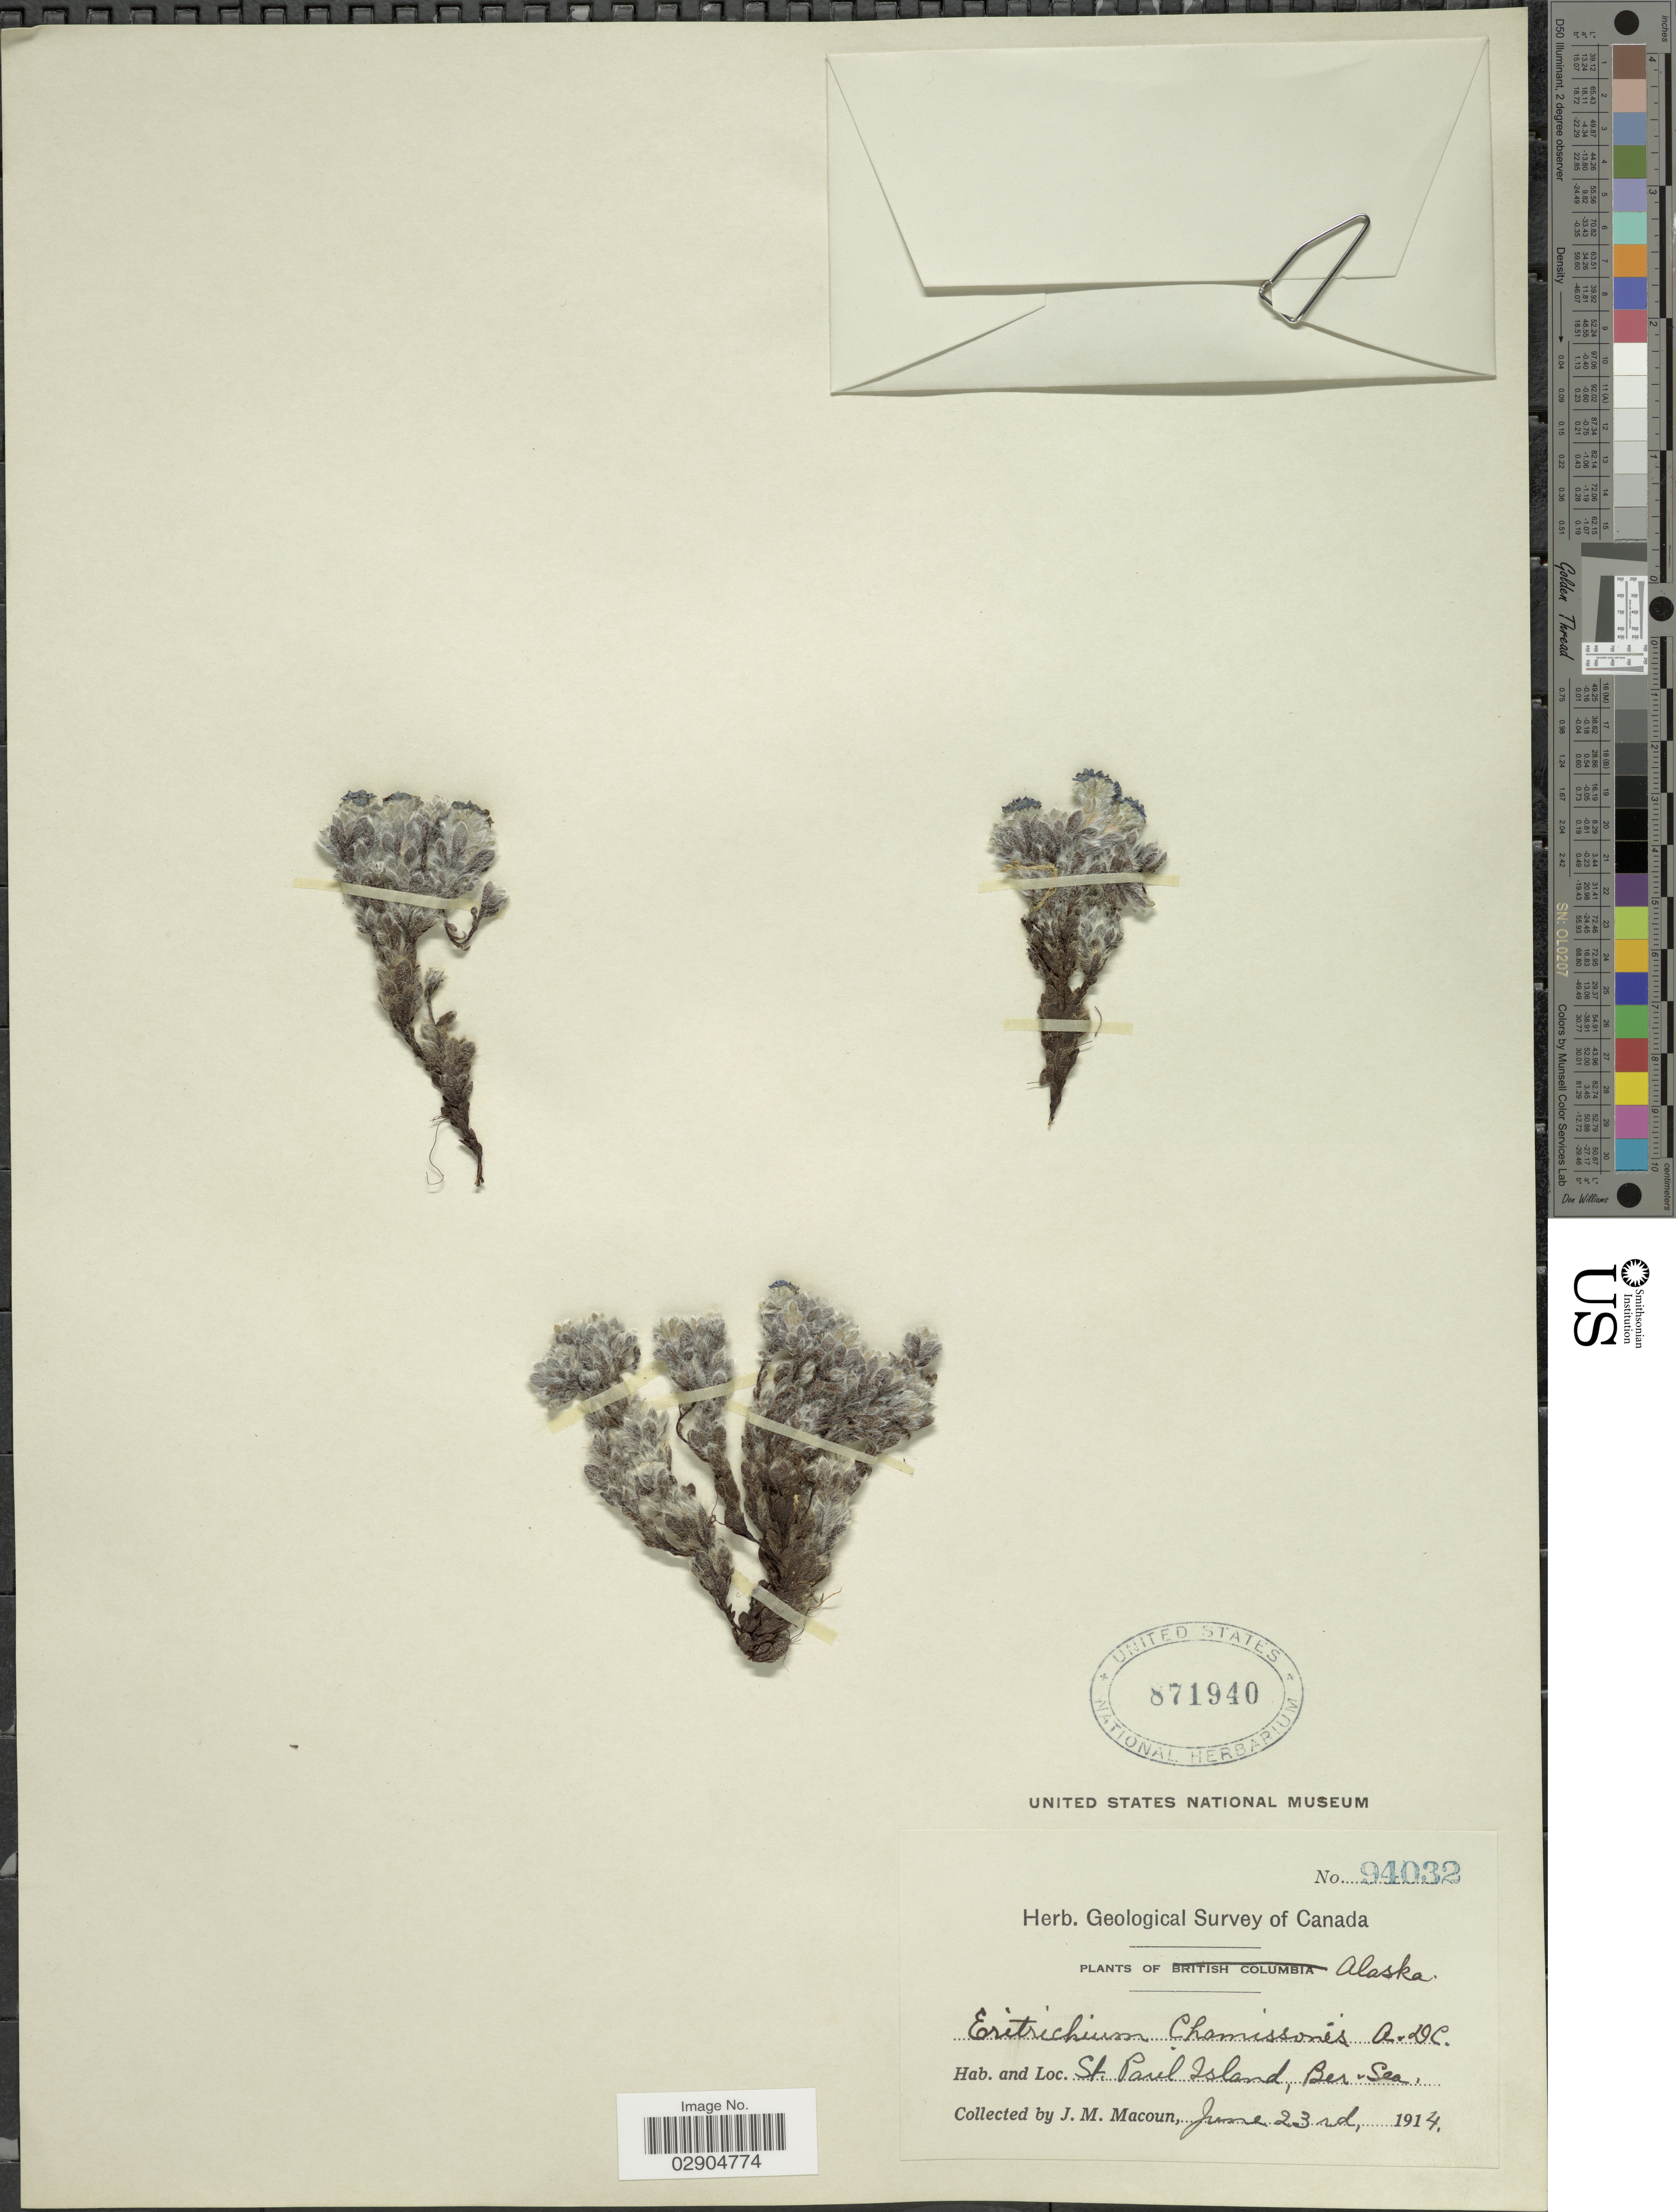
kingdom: Plantae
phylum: Tracheophyta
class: Magnoliopsida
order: Boraginales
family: Boraginaceae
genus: Eritrichium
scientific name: Eritrichium aretioides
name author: (Cham.) DC.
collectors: J. M. Macoun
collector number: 94032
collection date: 1914-06-23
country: United States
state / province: Alaska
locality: St. Paul Island, Ber Sea.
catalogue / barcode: US 871940